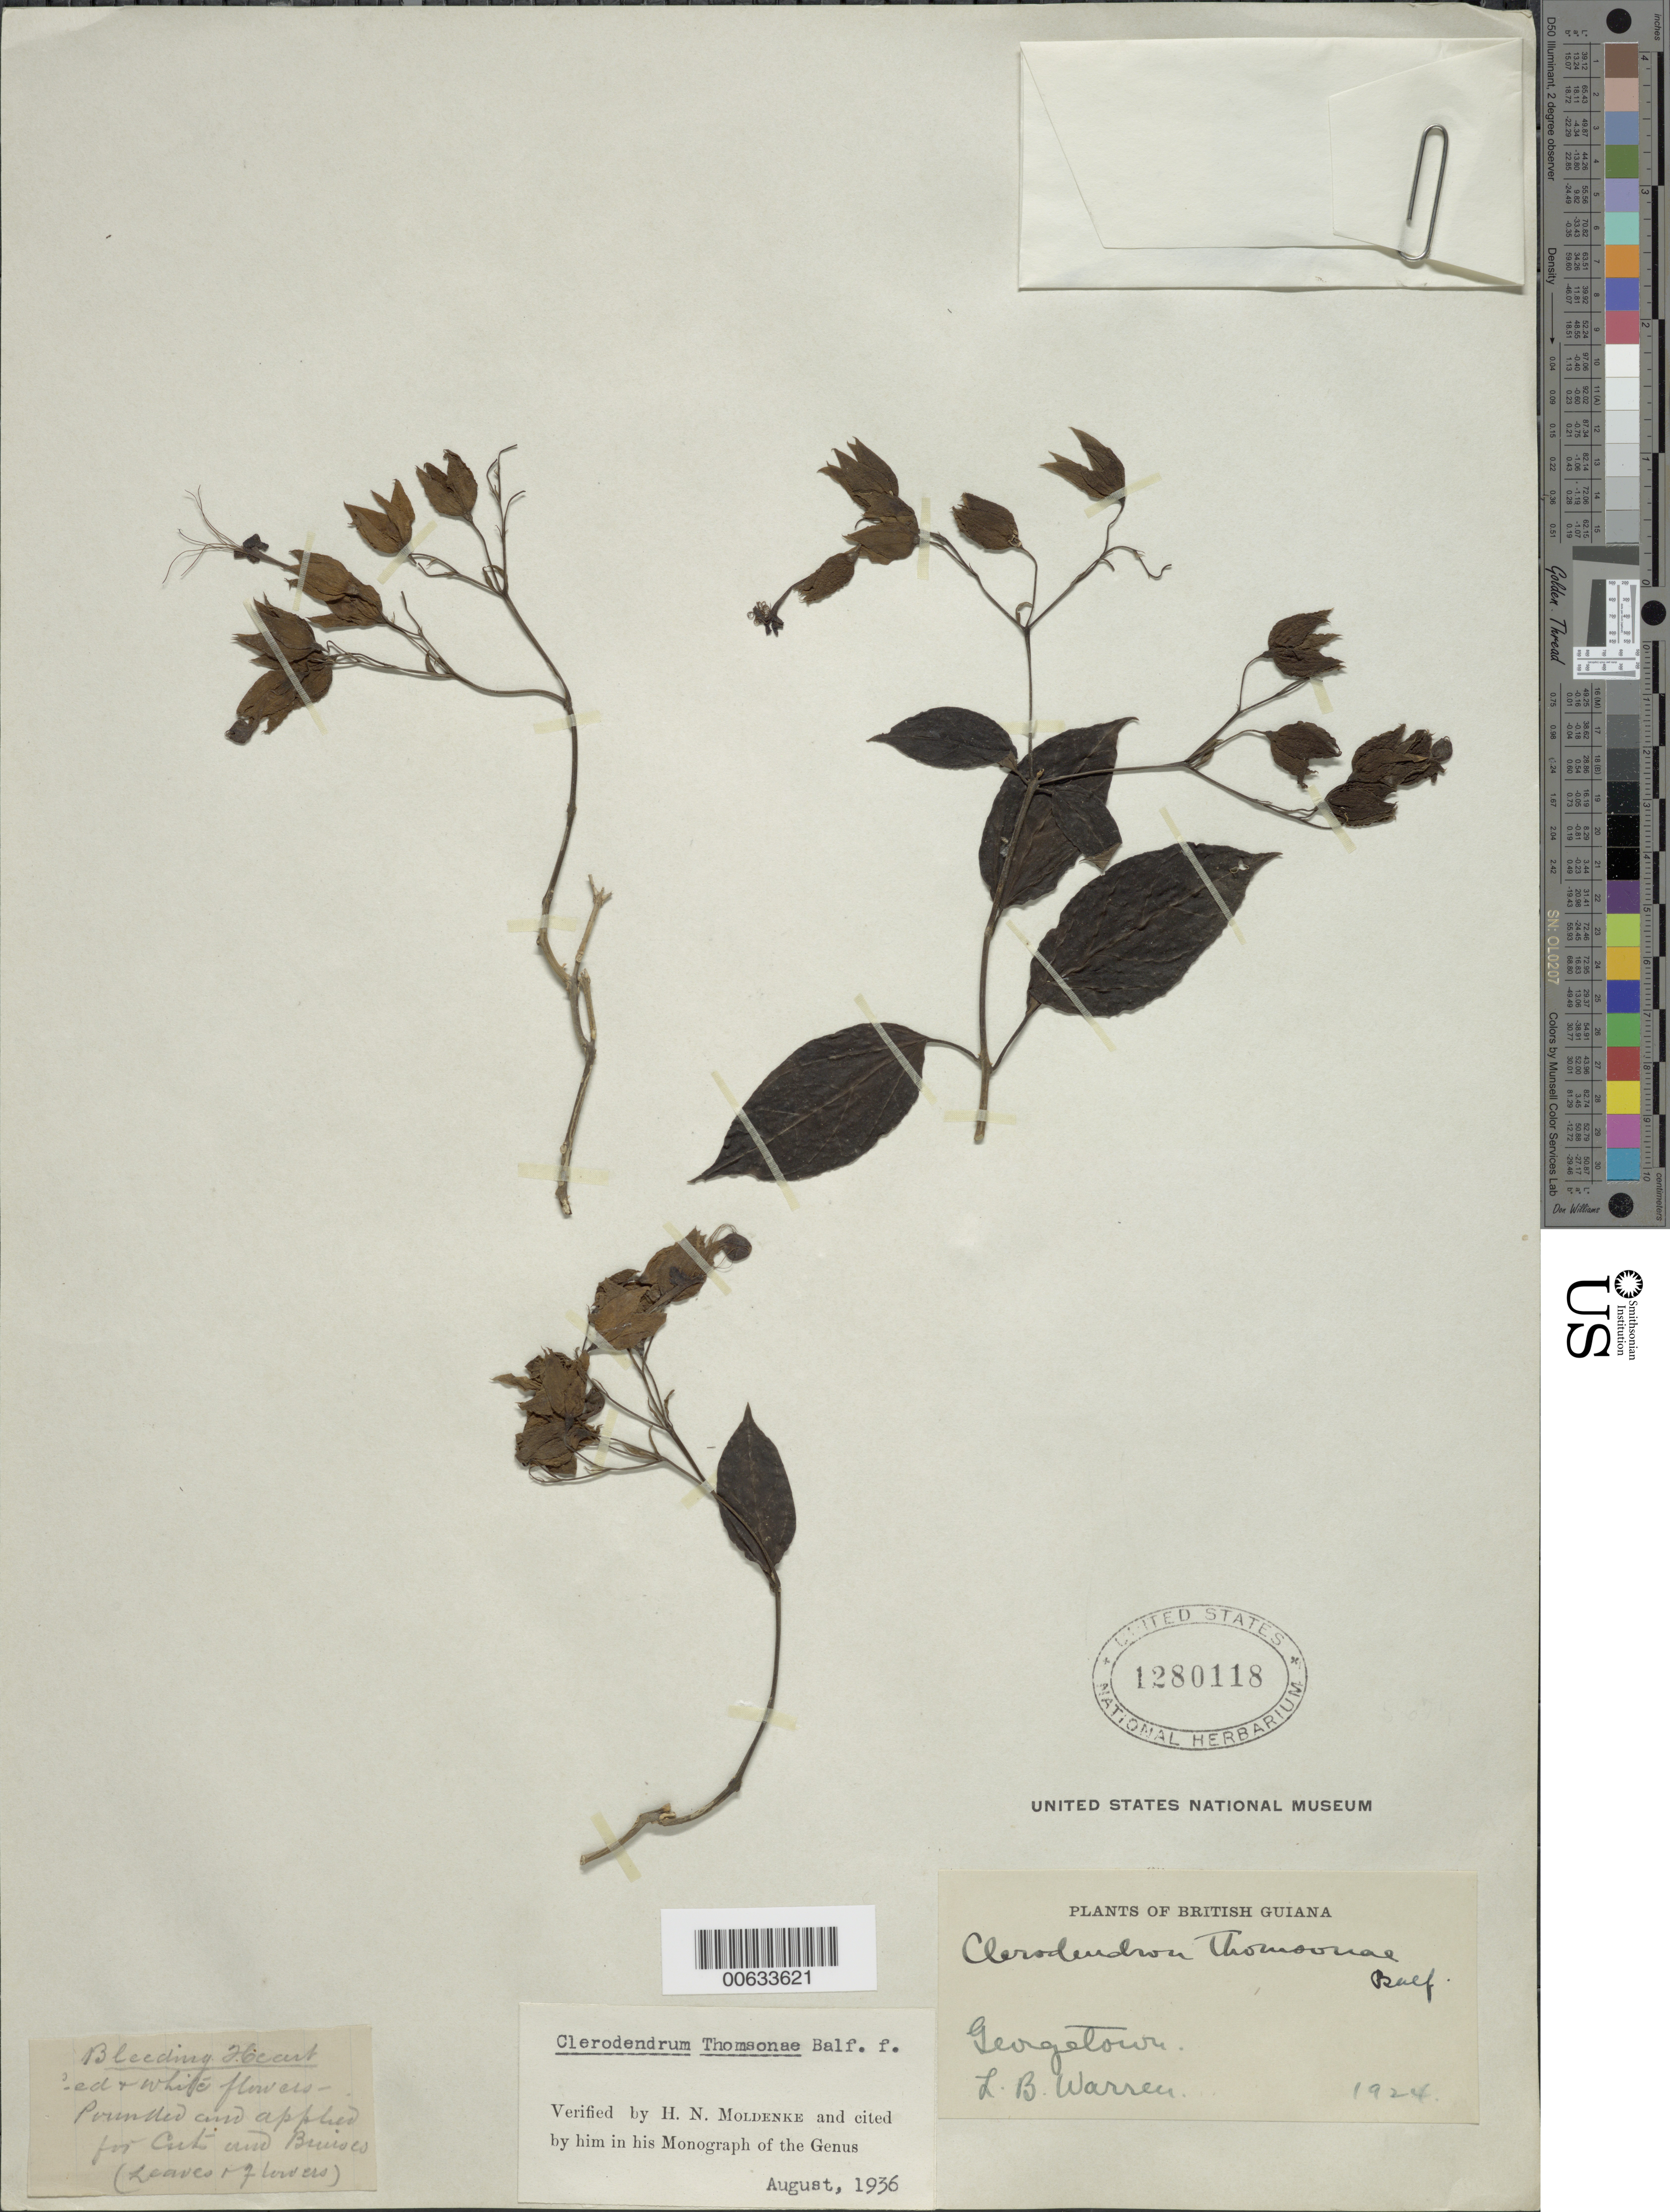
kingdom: Plantae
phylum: Tracheophyta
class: Magnoliopsida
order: Lamiales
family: Lamiaceae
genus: Clerodendrum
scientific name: Clerodendrum thomsoniae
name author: Balf.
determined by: Moldenke, H. N.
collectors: L. Warren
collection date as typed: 1924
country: Guyana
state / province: Demerara-Mahaica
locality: Georgetown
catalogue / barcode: US 1280118